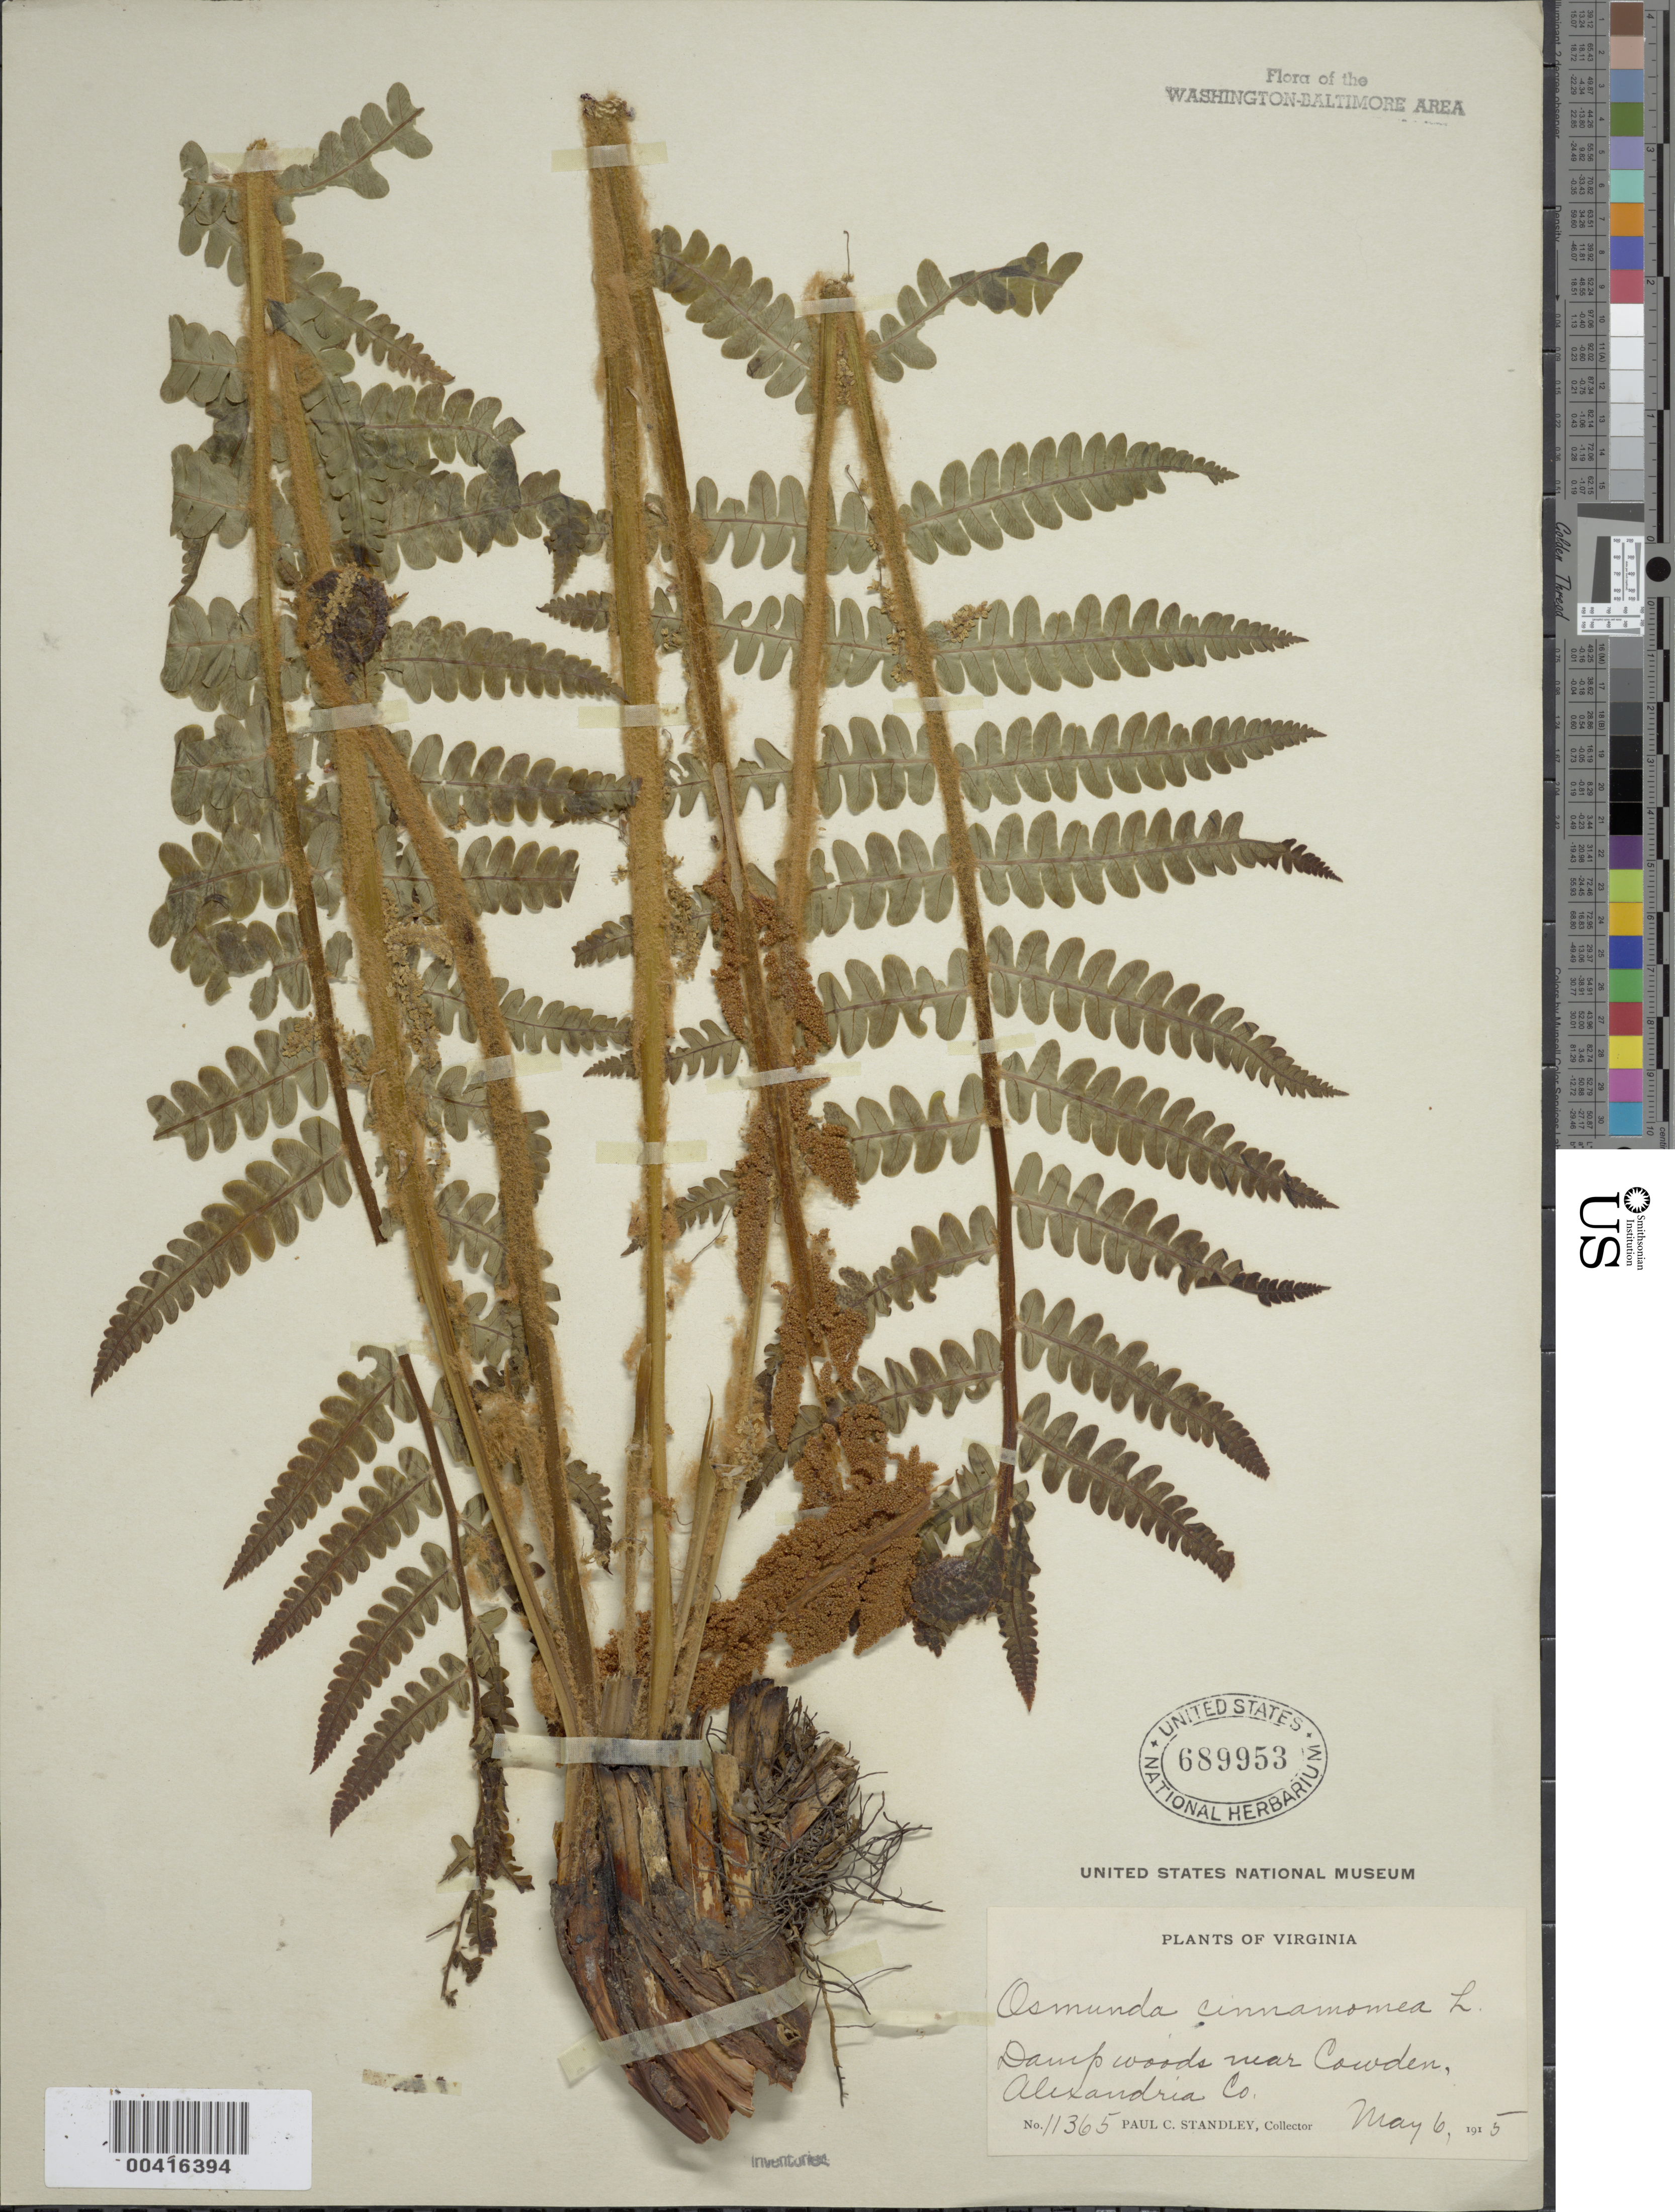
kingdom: Plantae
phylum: Tracheophyta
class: Polypodiopsida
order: Osmundales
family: Osmundaceae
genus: Osmundastrum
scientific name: Osmundastrum cinnamomeum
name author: (L.) C. Presl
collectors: P. C. Standley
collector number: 11365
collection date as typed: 06 May 1915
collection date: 1915-05-06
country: United States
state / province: Virginia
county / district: Arlington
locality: Cowden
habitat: Damp woods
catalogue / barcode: US 689953